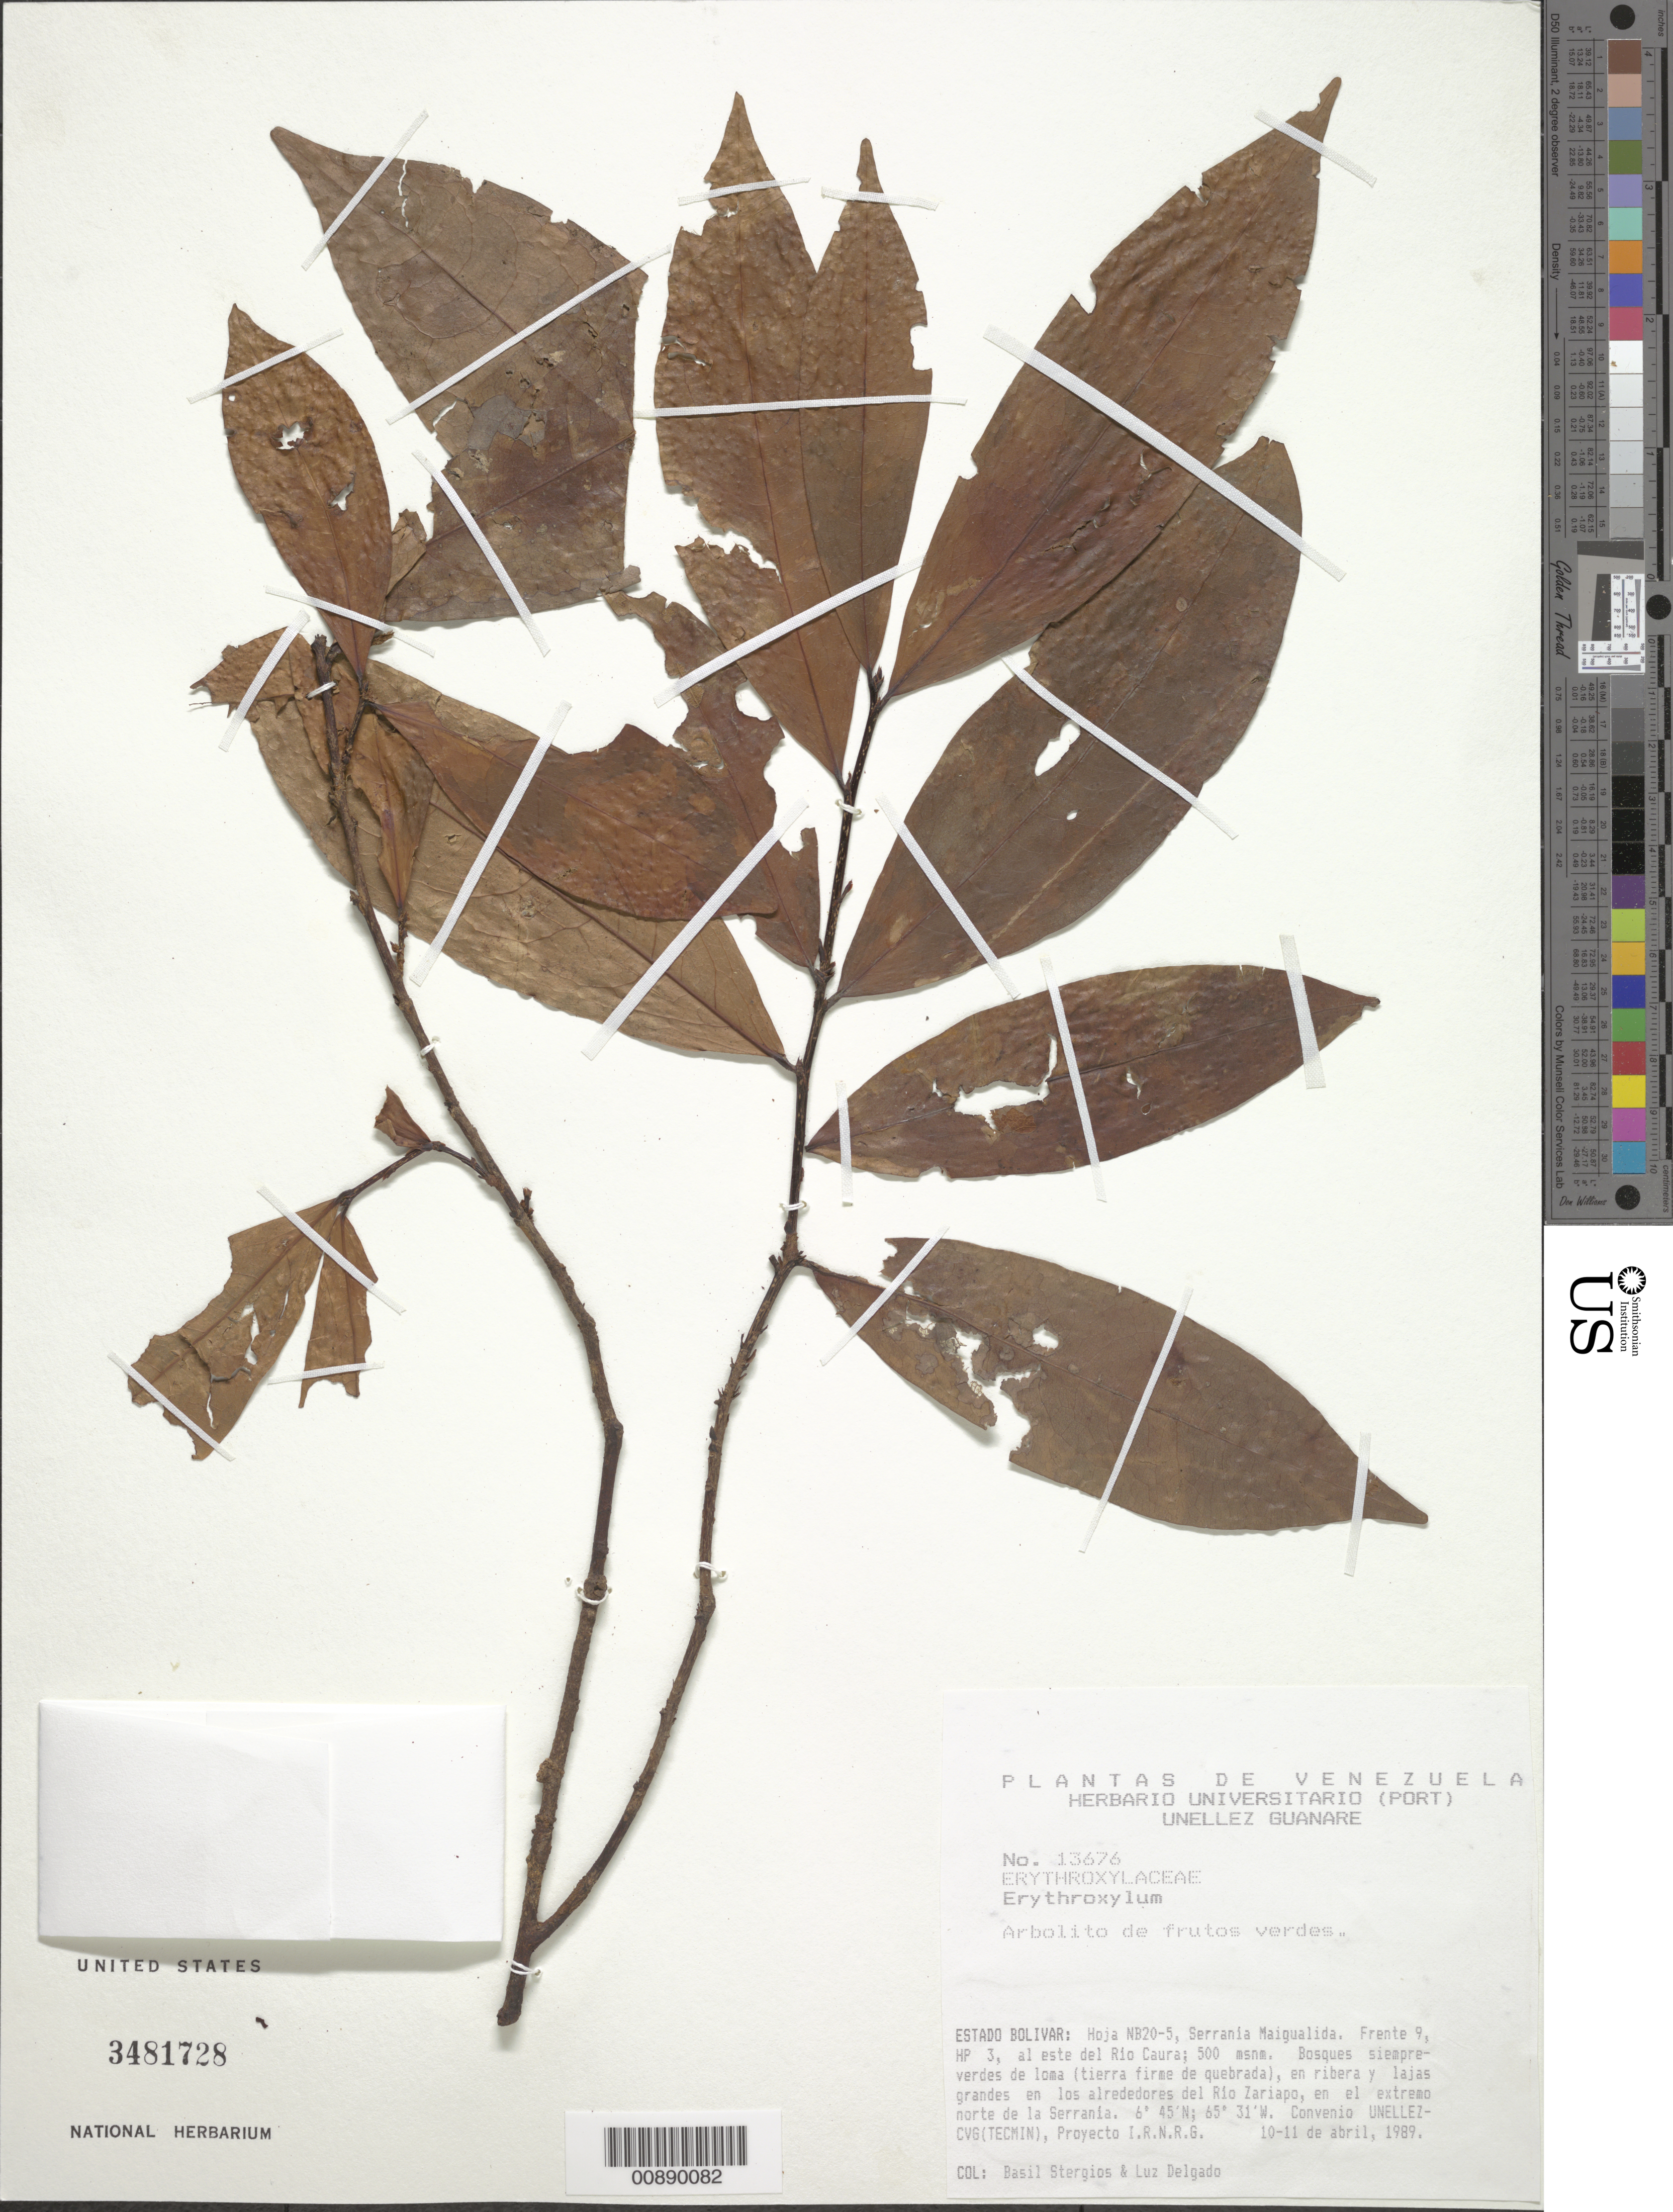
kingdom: Plantae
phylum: Tracheophyta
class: Magnoliopsida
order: Malpighiales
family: Erythroxylaceae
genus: Erythroxylum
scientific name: Erythroxylum sp.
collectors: B. G. Stergios & L. Delgado V.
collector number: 13676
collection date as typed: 10-Apr-89 to 11-Apr-89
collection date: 1989-04-10/1989-04-11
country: Venezuela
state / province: Bolívar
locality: Serrania Maigualida, E del río Caura, alrededores del río Zariapo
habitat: Bosques siempre-verdes de loma (tierra firme de quebrada), en ribera y lajas grandes en los alrededores del río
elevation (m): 500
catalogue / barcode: US 3481728